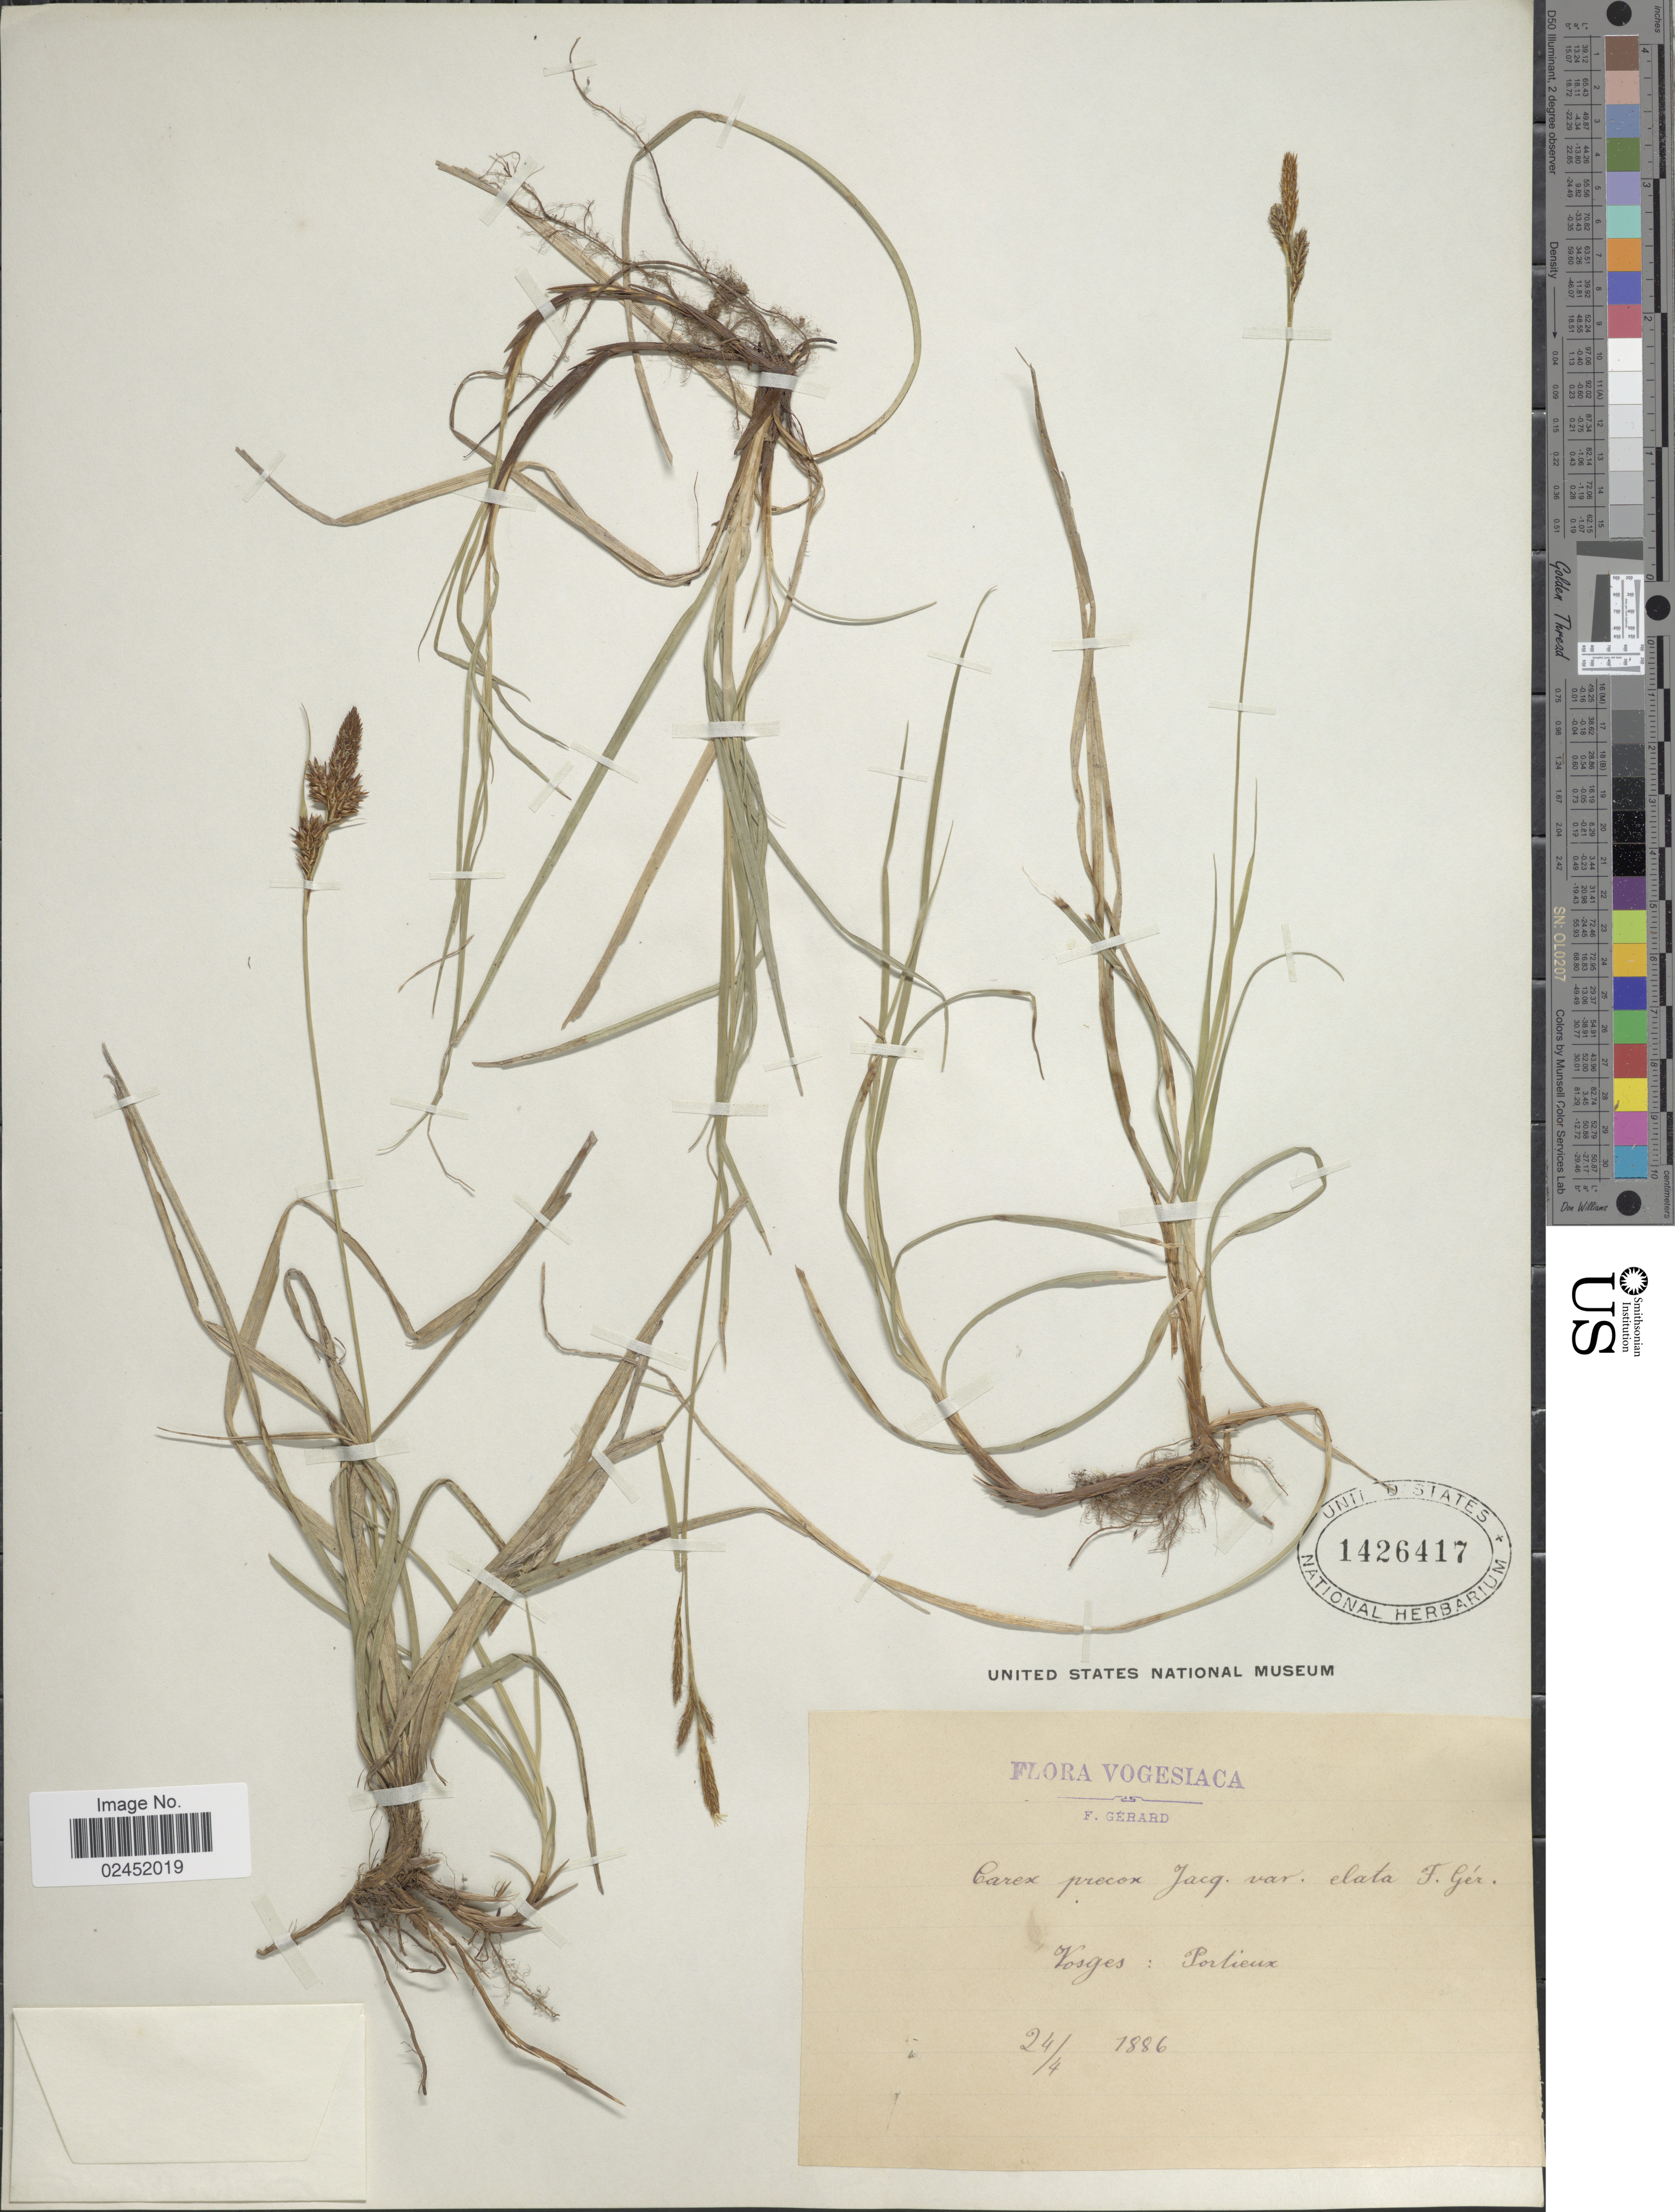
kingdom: Plantae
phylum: Tracheophyta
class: Liliopsida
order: Poales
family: Cyperaceae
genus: Carex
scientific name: Carex praecox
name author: Schreb.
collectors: F. Gérard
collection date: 1886-04-24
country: France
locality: Vogesiaca, Vosges: Portieux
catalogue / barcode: US 1426417